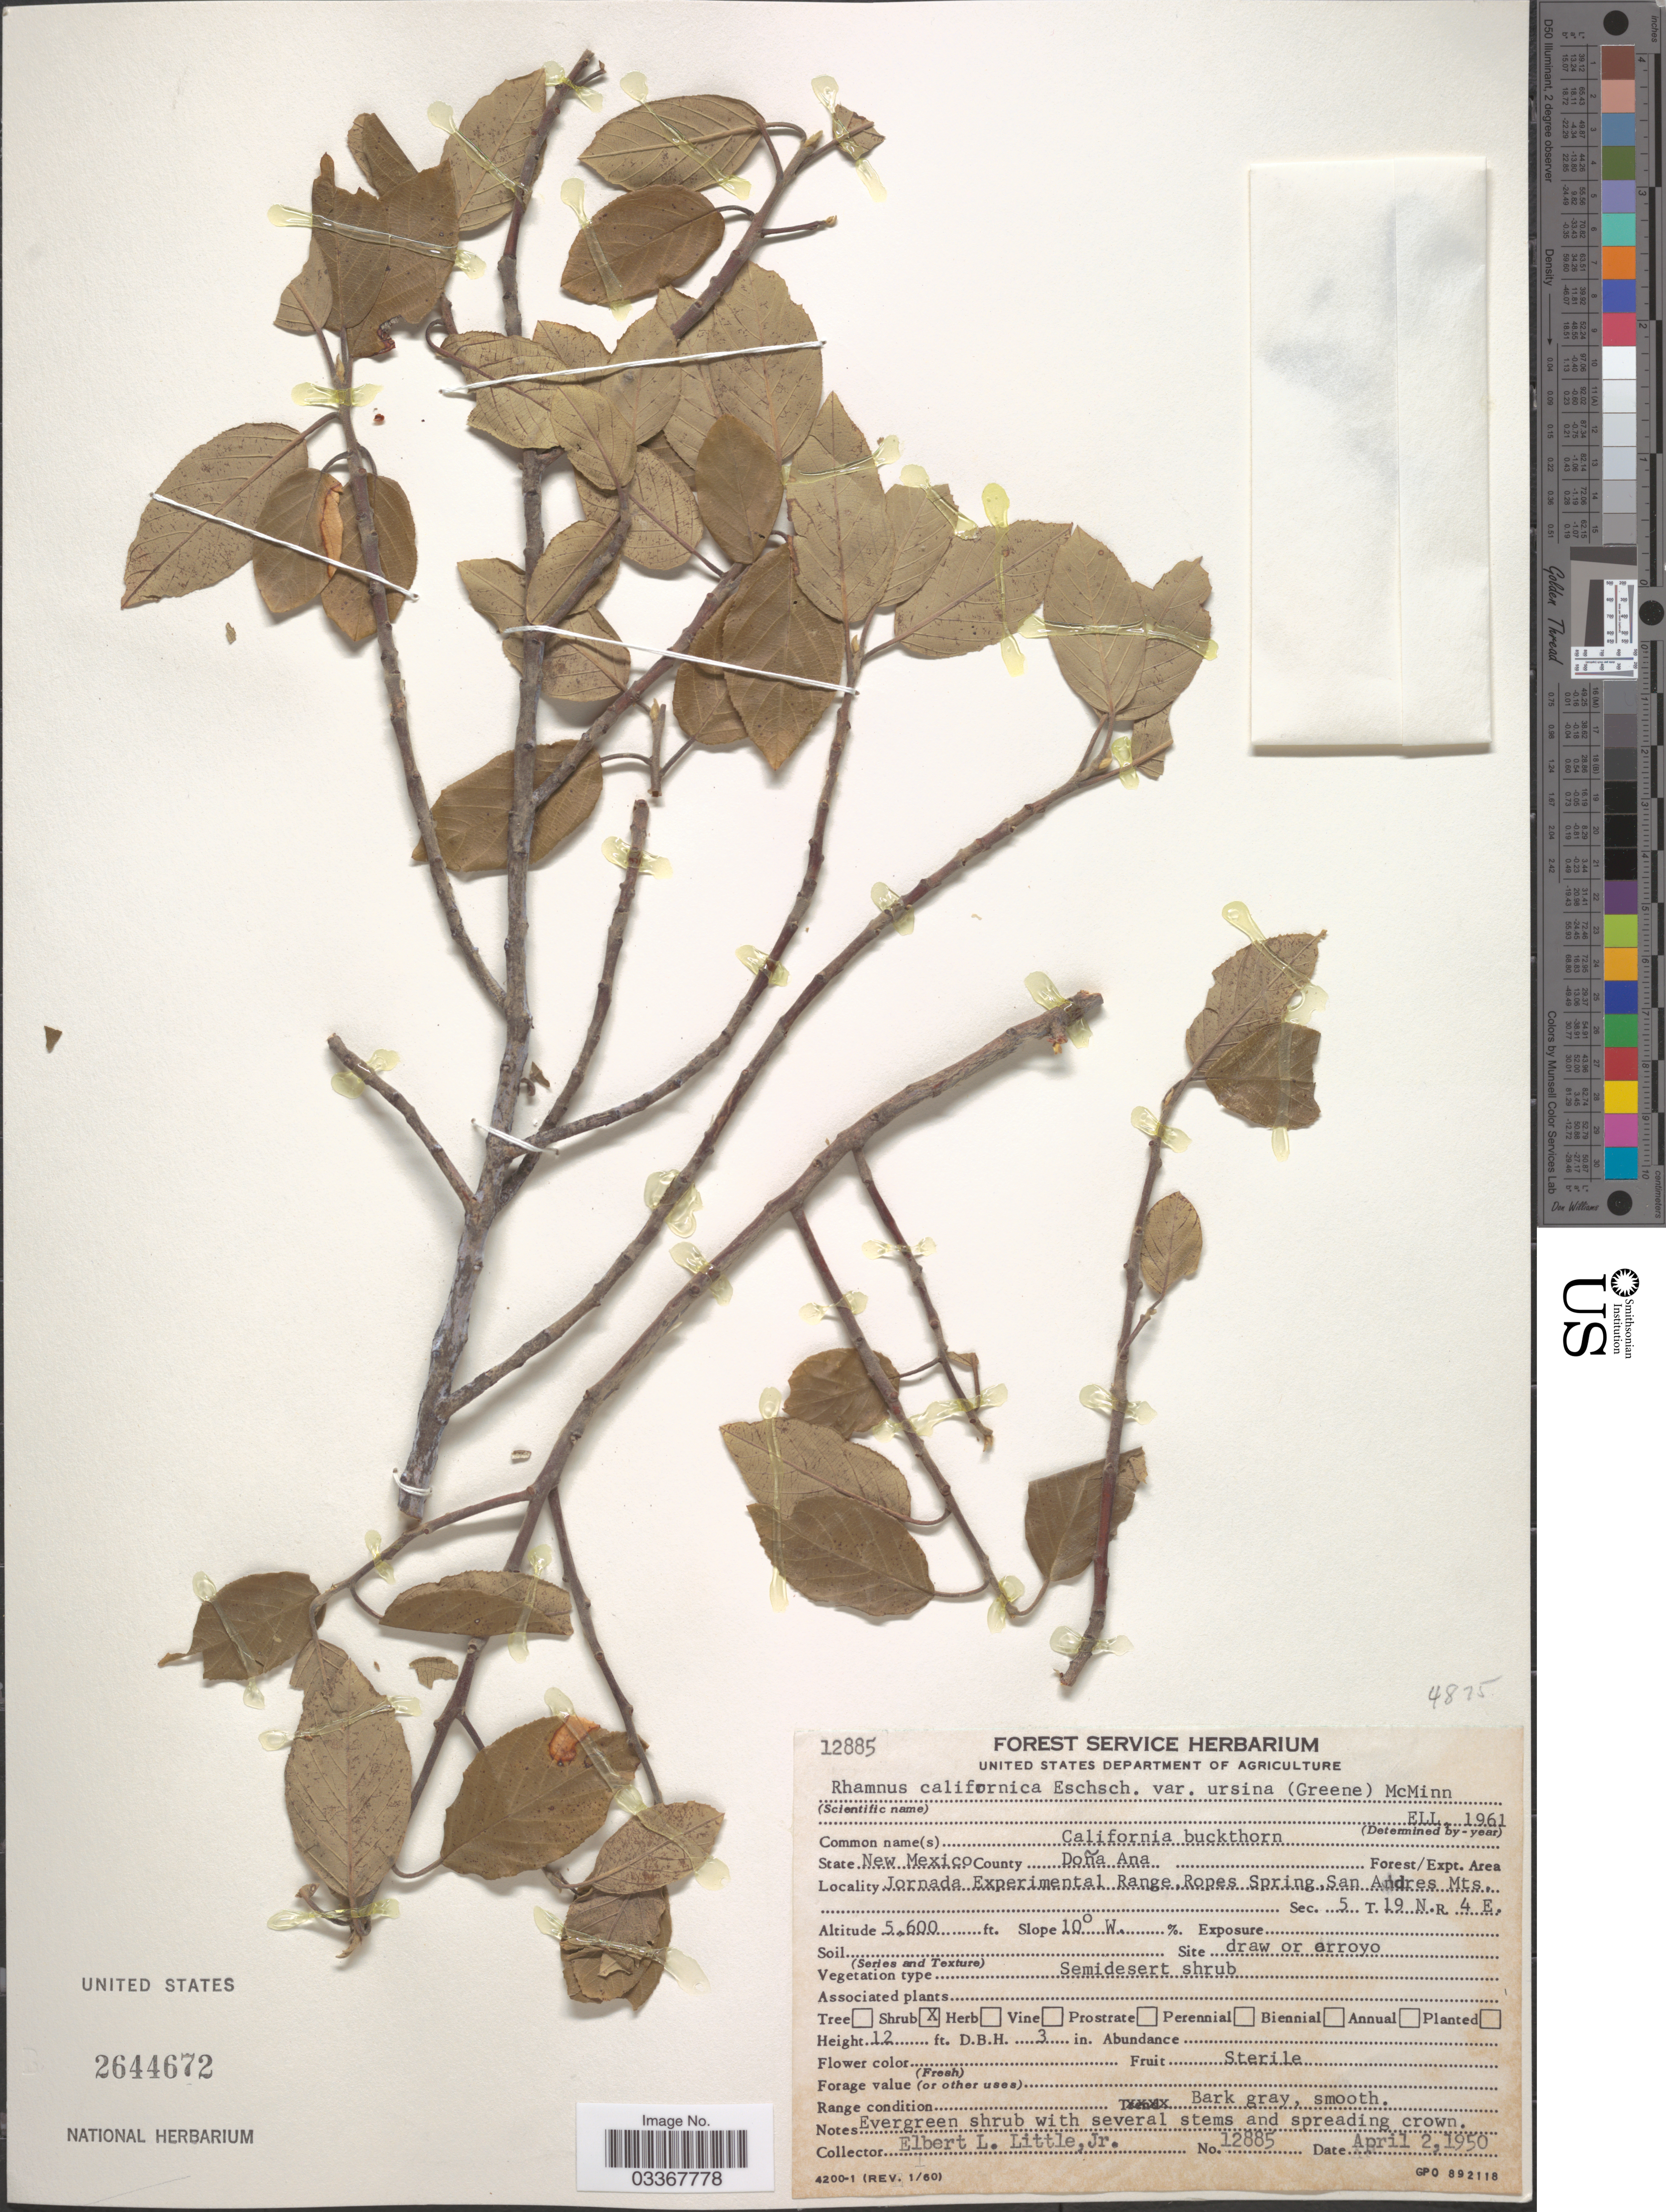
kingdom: Plantae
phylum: Tracheophyta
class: Magnoliopsida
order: Rosales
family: Rhamnaceae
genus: Frangula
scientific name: Frangula californica subsp. ursina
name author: (Greene) Kartesz & Gandhi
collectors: E. L. Little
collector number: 12885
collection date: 1950-04-02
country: United States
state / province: New Mexico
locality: County Doña Ana, Jornada Experimental Range, Ropes Spring San Andres Mts., Sec.5 T.19N. R4E.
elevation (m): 1707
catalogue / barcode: US 2644672